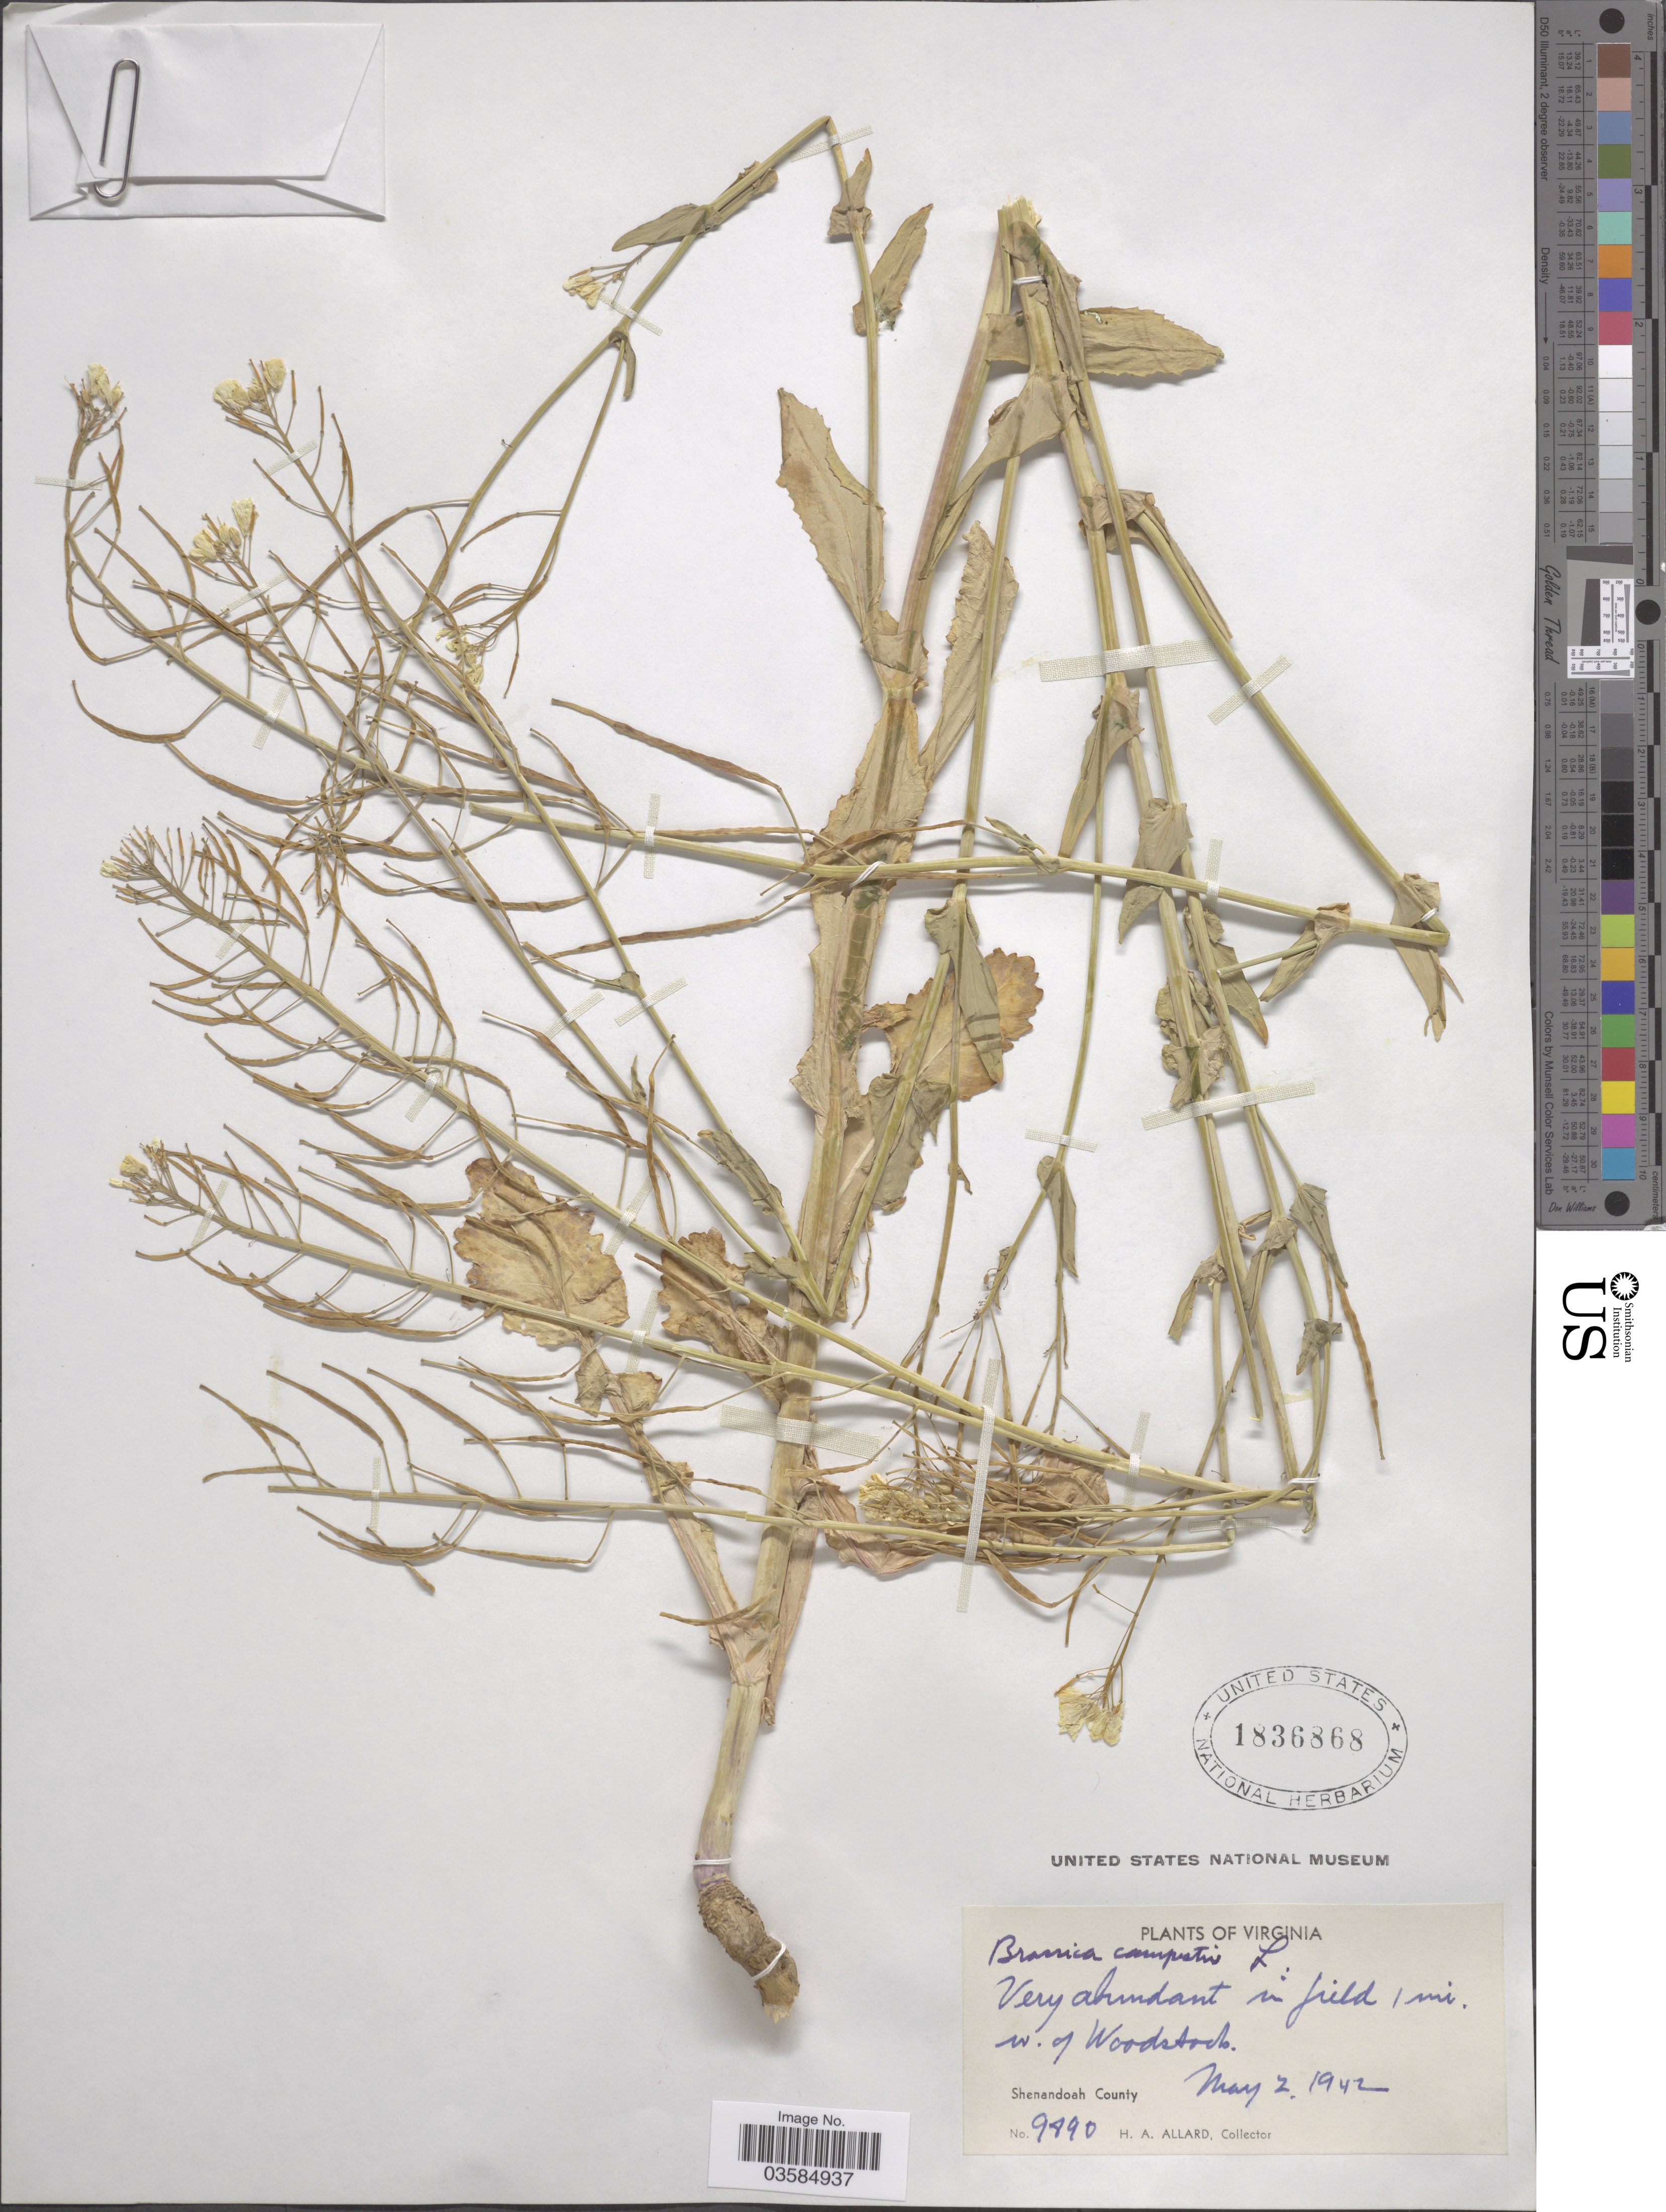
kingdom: Plantae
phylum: Tracheophyta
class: Magnoliopsida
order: Brassicales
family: Brassicaceae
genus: Brassica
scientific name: Brassica campestris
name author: L.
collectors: H. A. Allard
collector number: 9890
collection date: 1942-05-02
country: United States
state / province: Virginia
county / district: Shenandoah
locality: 1 mi. w. of Woodstock. Shenandoah County.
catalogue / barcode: US 1836868